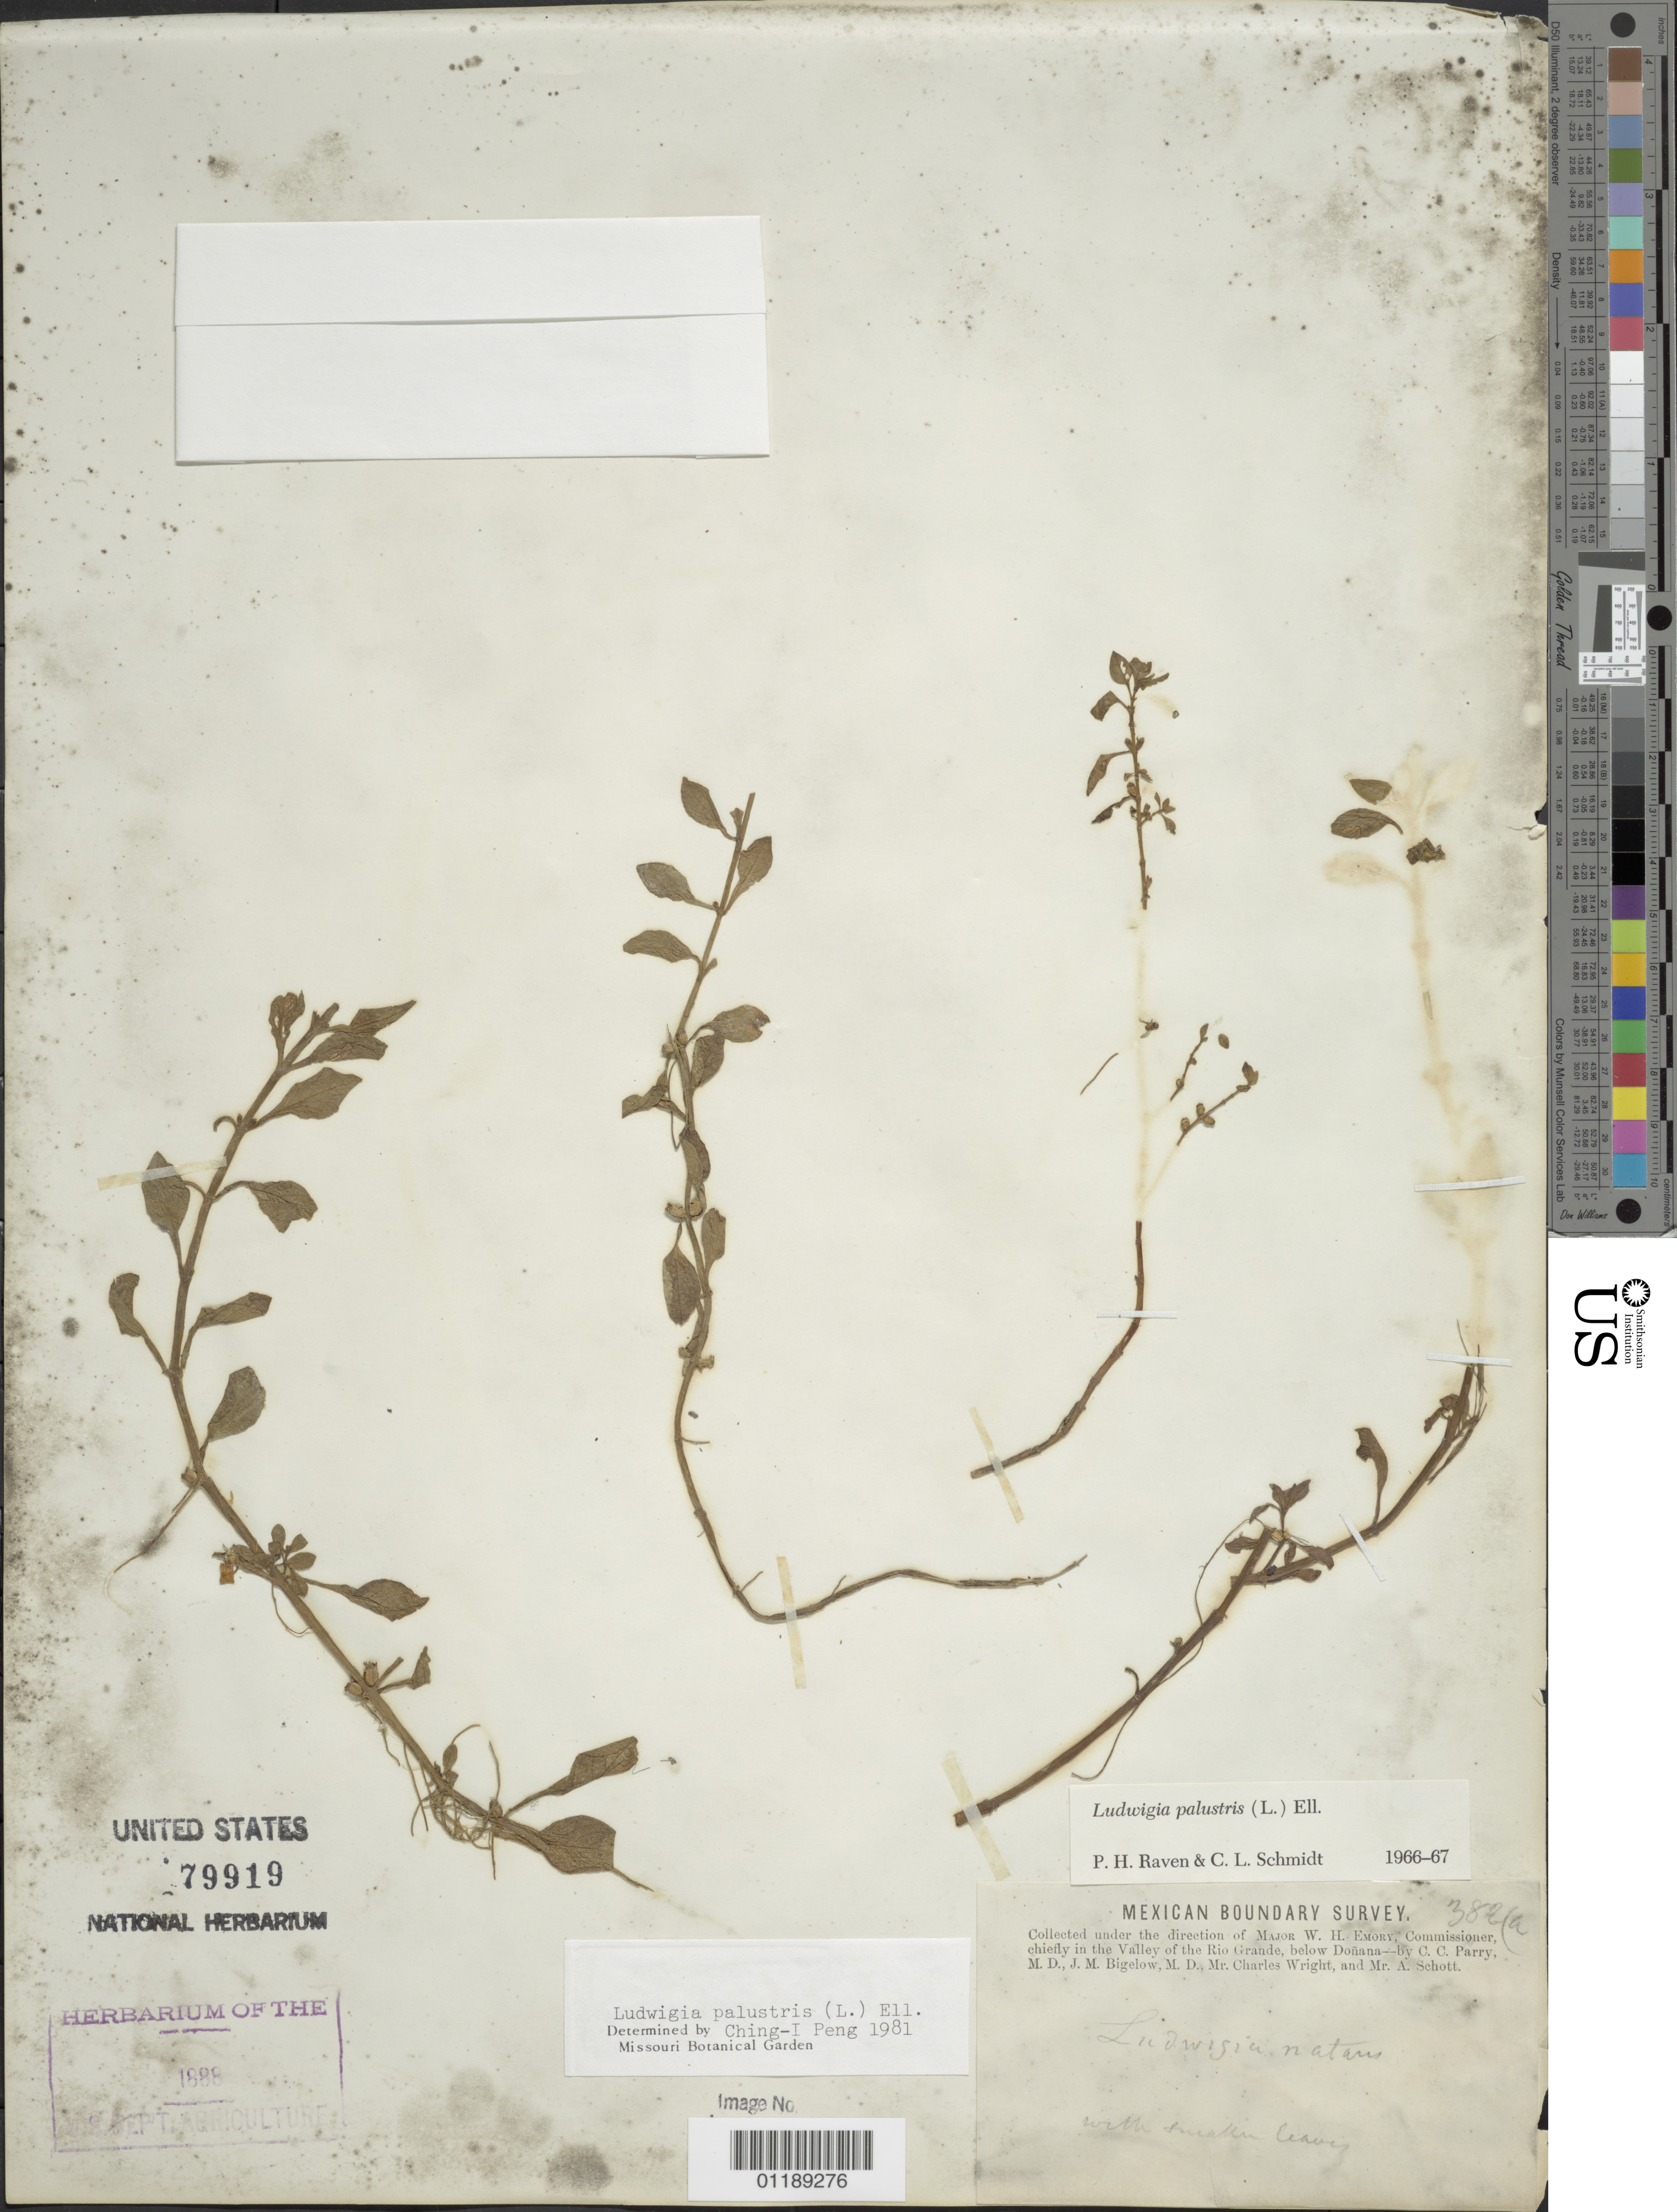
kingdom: Plantae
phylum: Tracheophyta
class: Magnoliopsida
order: Myrtales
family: Onagraceae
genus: Ludwigia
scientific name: Ludwigia palustris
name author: (L.) Elliott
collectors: C. C. Parry, J. M. Bigelow, C. Wright & A. C. V. Schott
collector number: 382a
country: United States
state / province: New Mexico / Texas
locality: Valley of the Rio Grande, below Doñana.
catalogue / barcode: US 79919